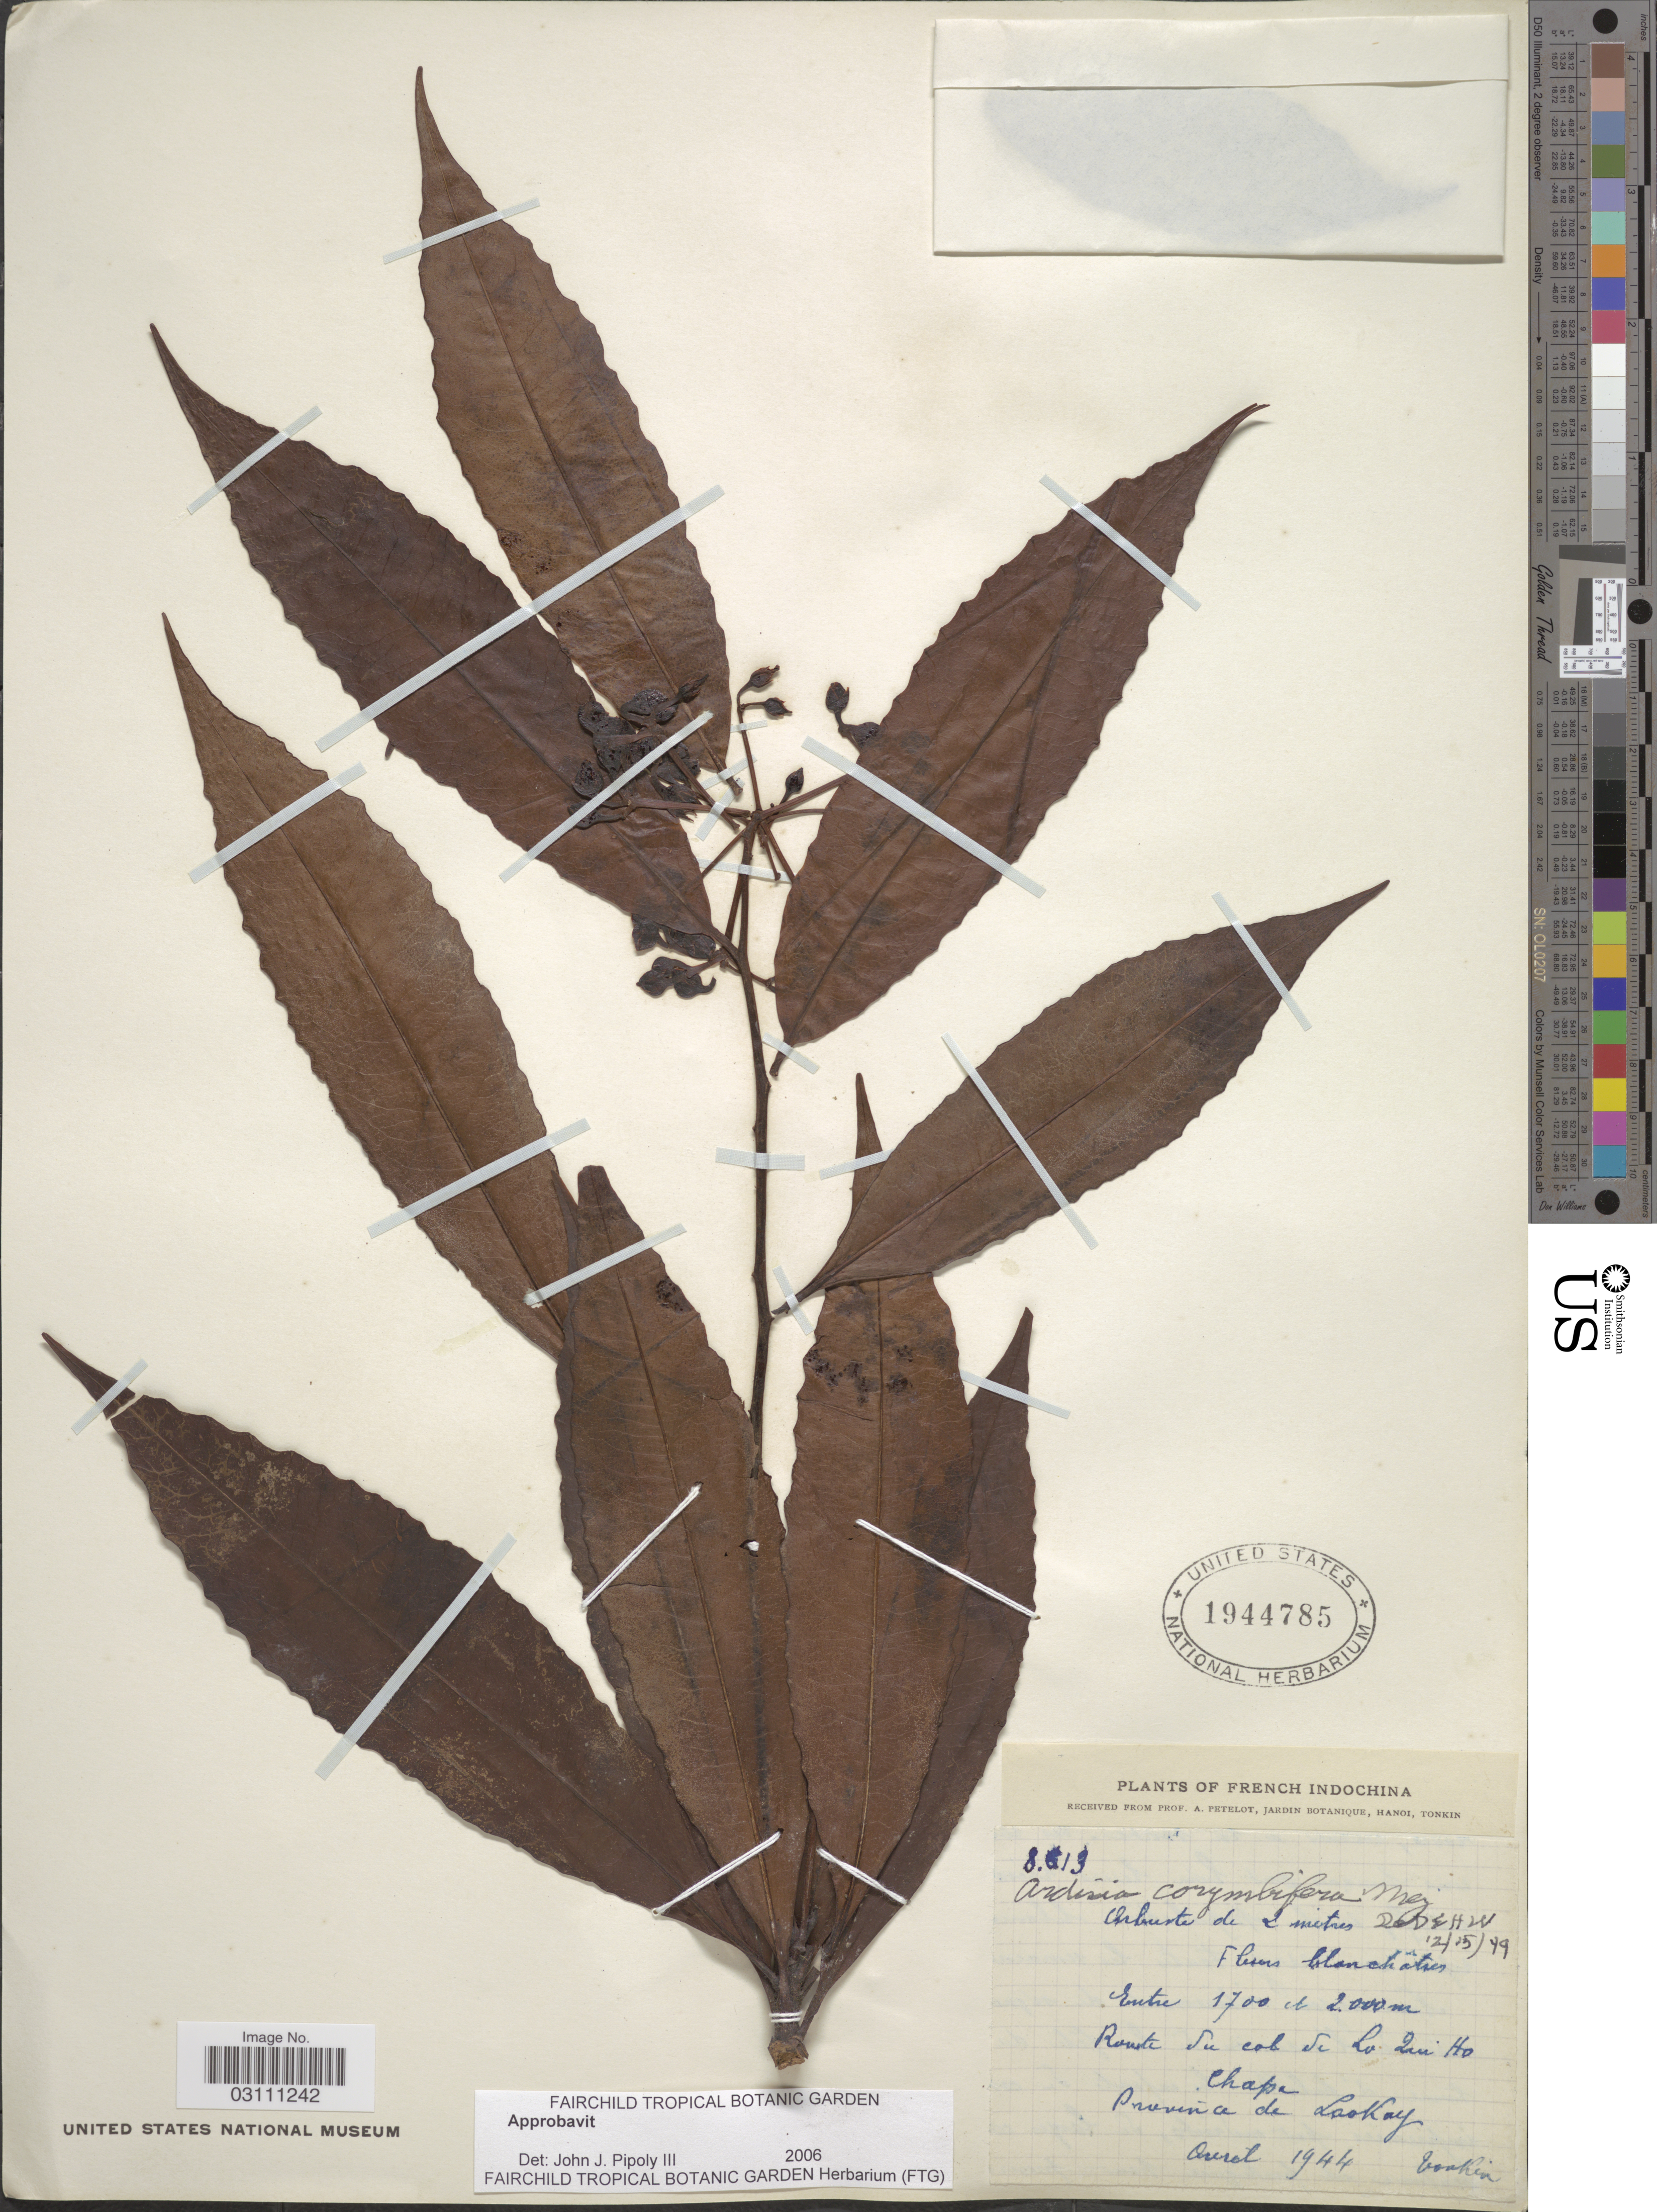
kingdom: Plantae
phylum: Tracheophyta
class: Magnoliopsida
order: Ericales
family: Primulaceae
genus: Ardisia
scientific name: Ardisia corymbifera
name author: Mez in Engl.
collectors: A. Petelot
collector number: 8613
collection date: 1944-08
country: Vietnam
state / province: Lao Cai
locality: French Indochina. Route du col de La Zui Ho Chapa. Province de Lao Kay. Tonkin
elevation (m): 1700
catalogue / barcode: US 1944785